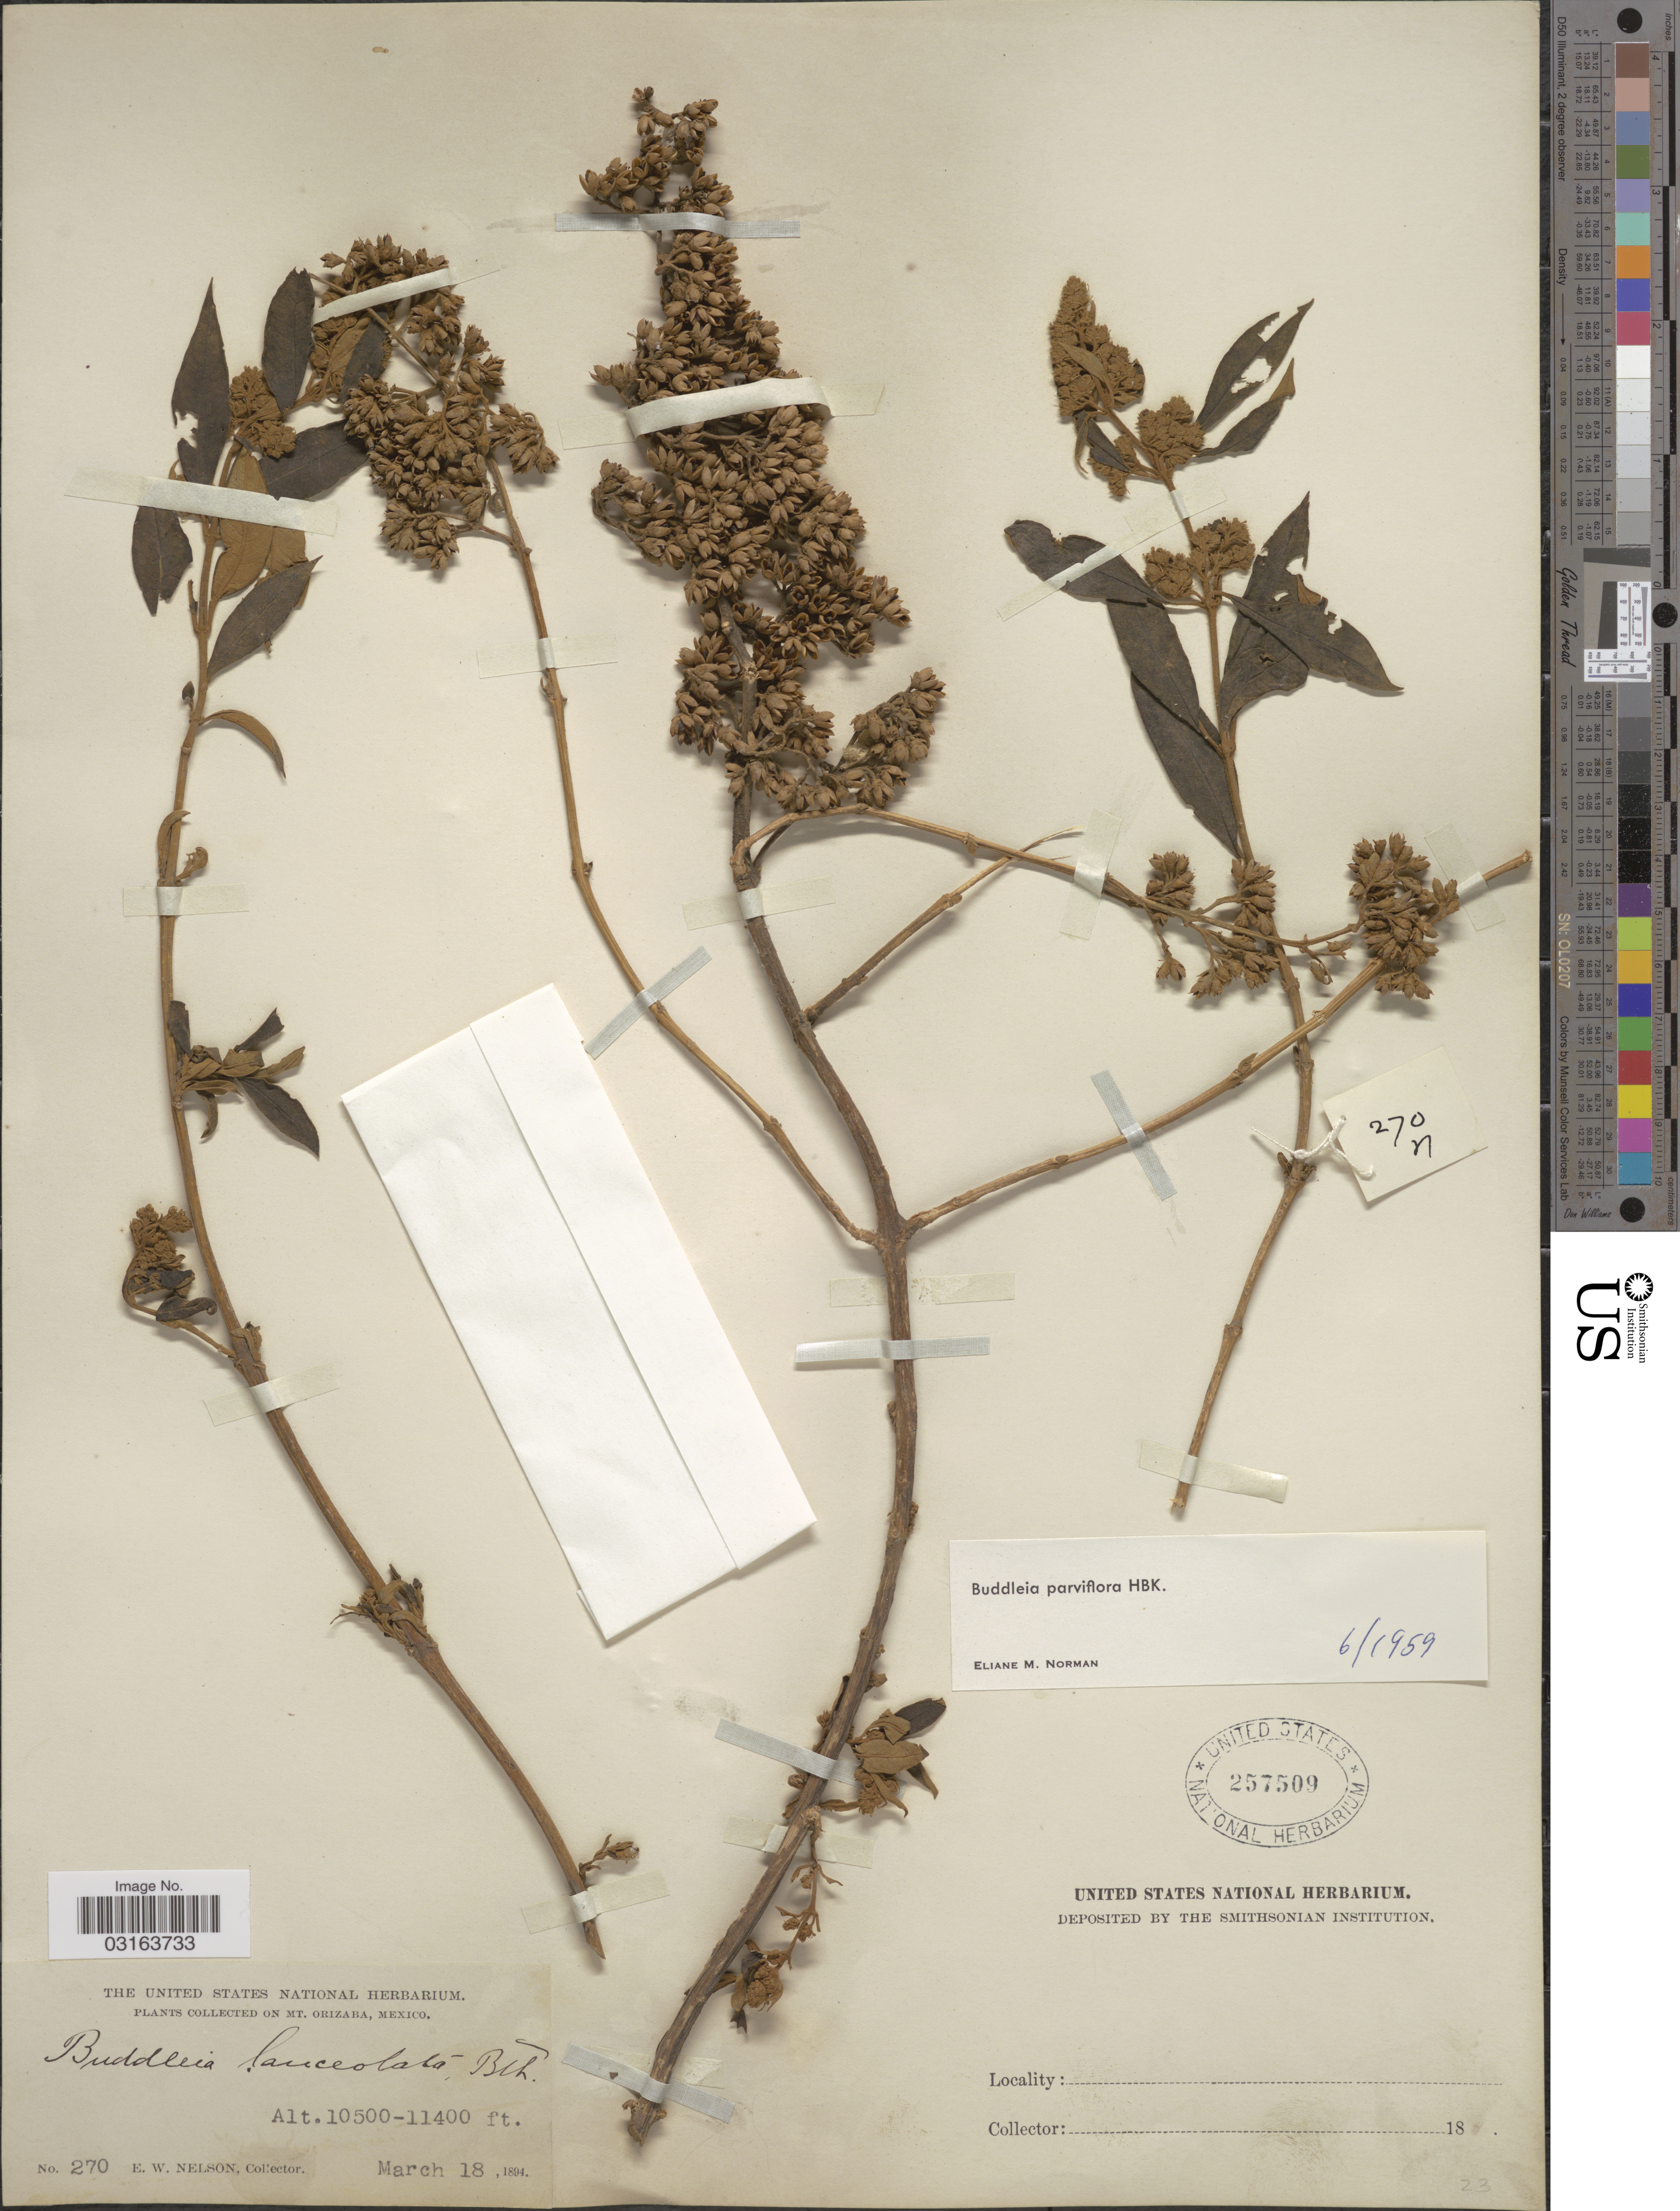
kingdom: Plantae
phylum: Tracheophyta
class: Magnoliopsida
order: Lamiales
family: Scrophulariaceae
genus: Buddleja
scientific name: Buddleja parviflora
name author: Kunth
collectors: E. W. Nelson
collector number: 270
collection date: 1894-03-18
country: Mexico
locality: On Mt. Orizaba.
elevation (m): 3200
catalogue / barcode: US 257509